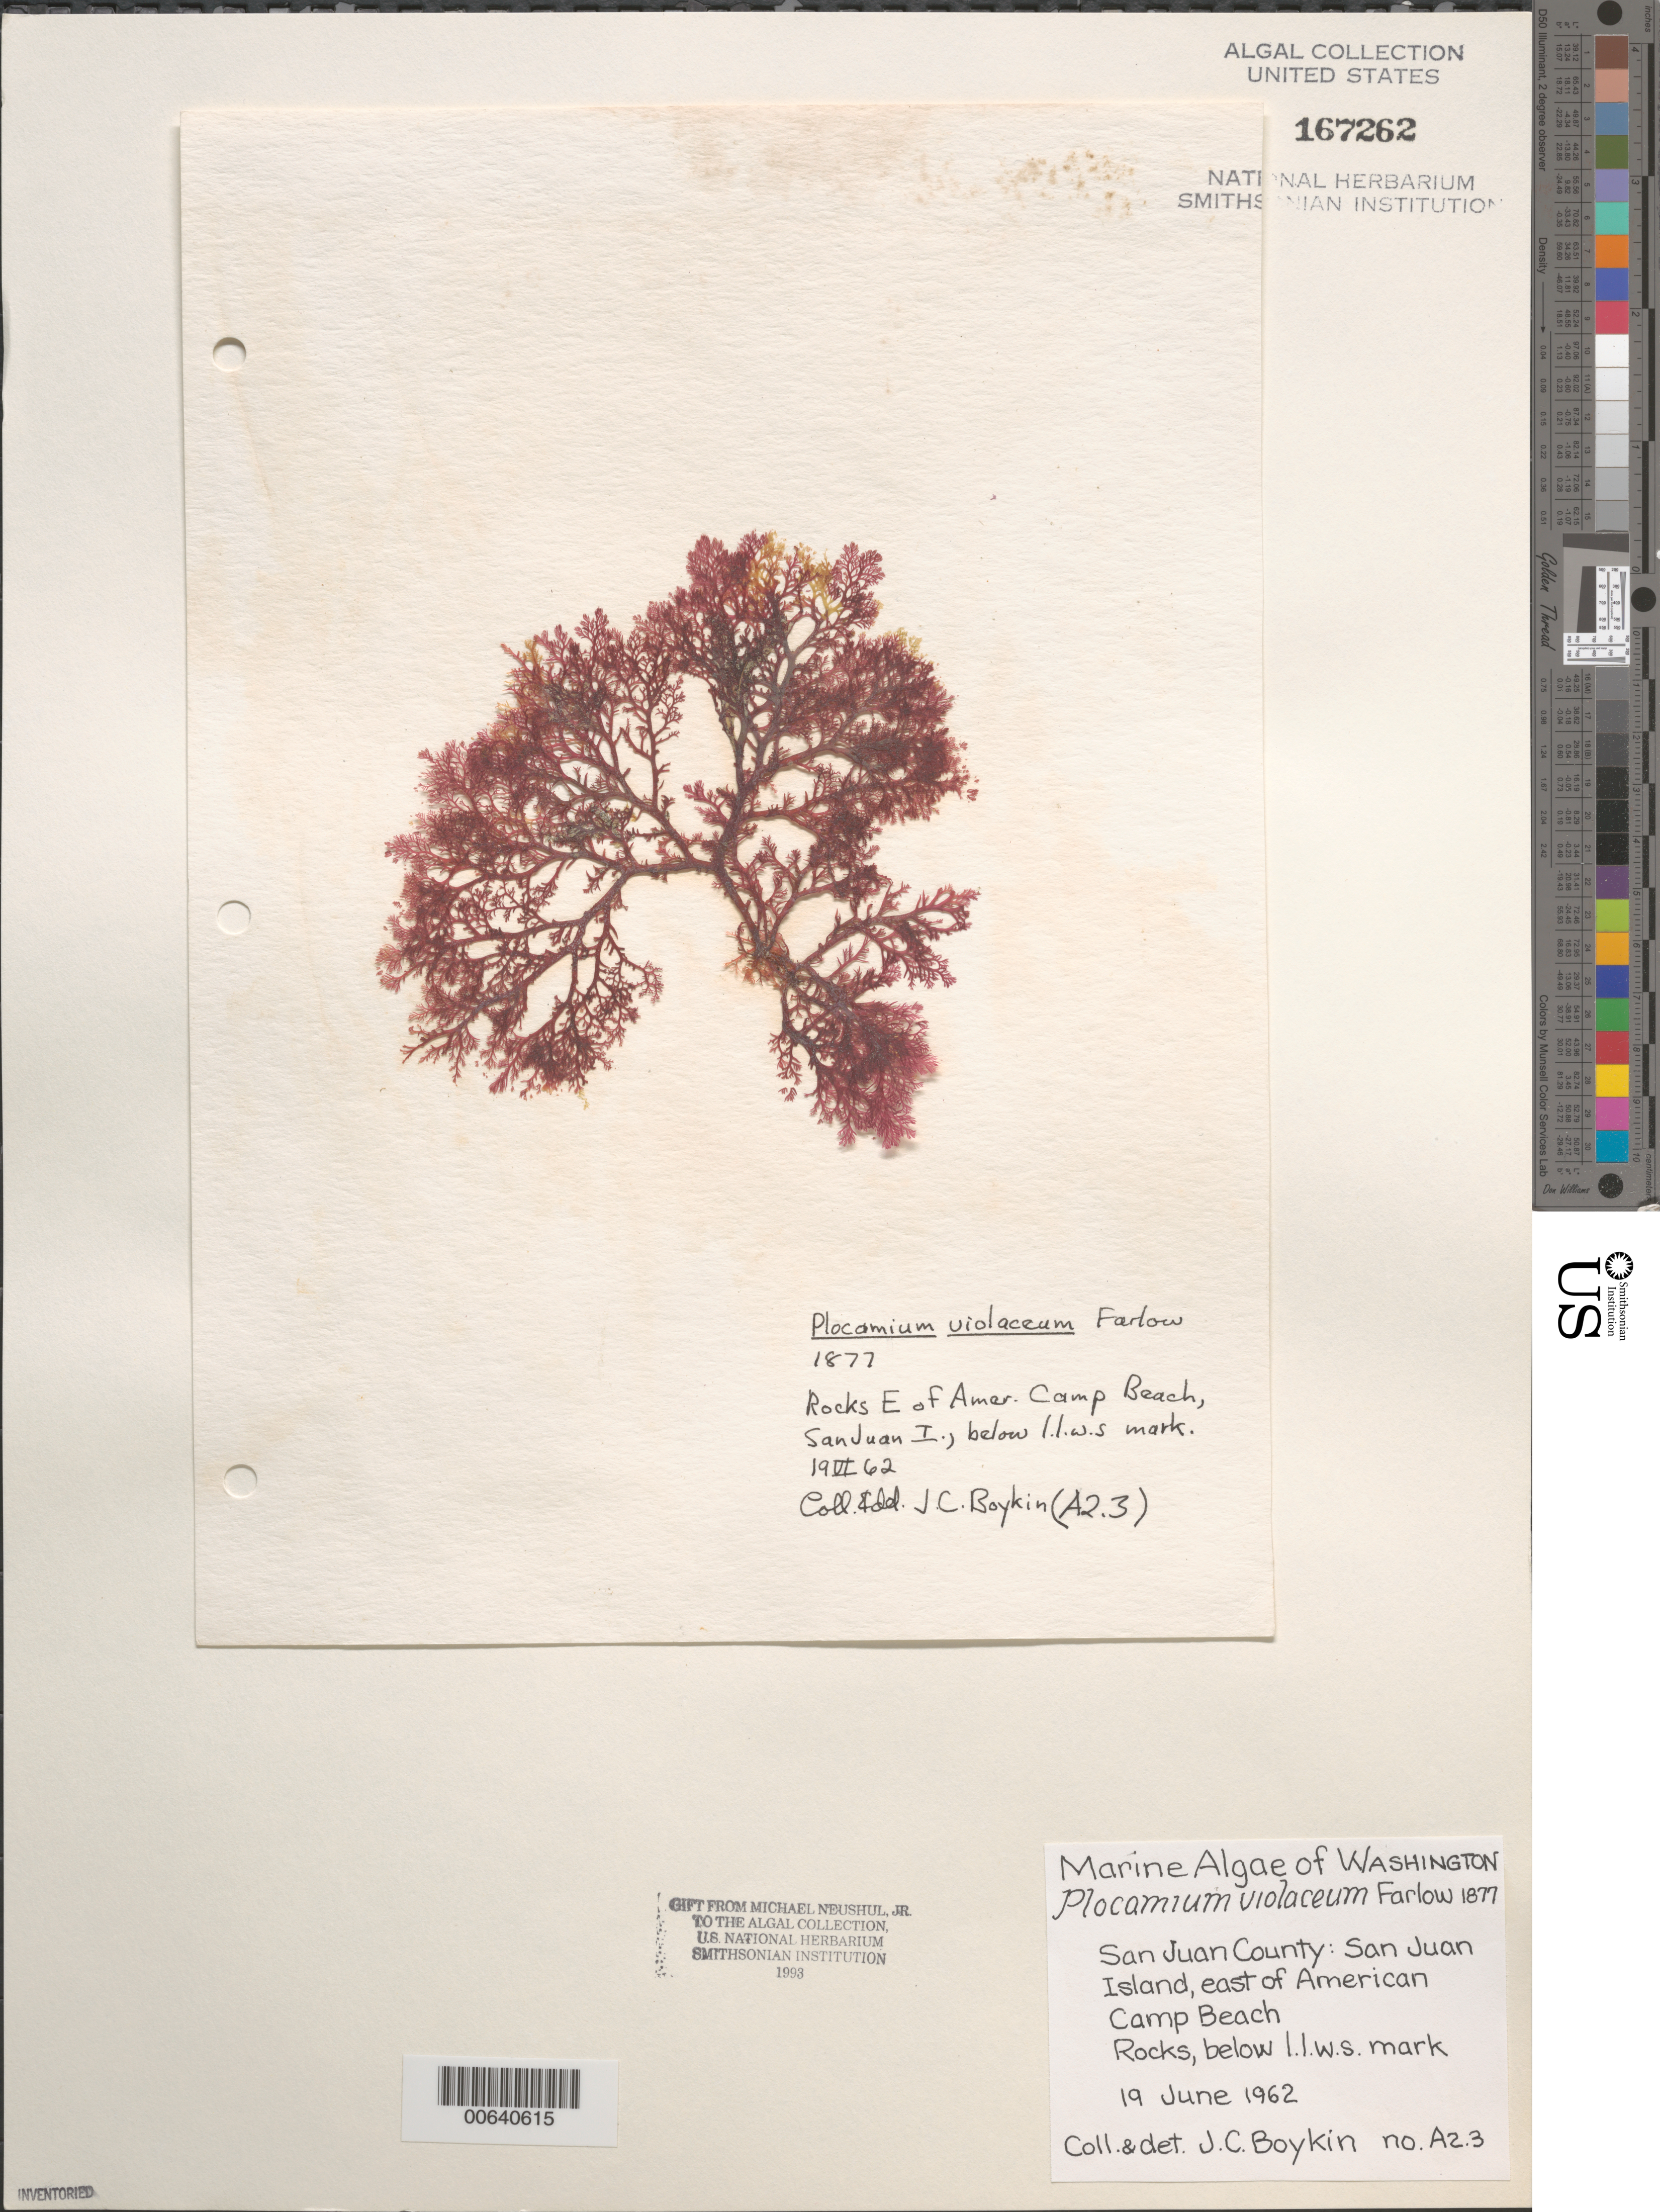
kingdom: Plantae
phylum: Rhodophyta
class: Florideophyceae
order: Plocamiales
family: Plocamiaceae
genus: Plocamium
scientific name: Plocamium violaceum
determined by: Boykin, J. C.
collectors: J. Boykin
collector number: A2.3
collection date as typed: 19 Jun 1962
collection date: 1962-06-19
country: United States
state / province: Washington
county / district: San Juan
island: San Juan Island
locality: East of American Camp Beach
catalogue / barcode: US 167262